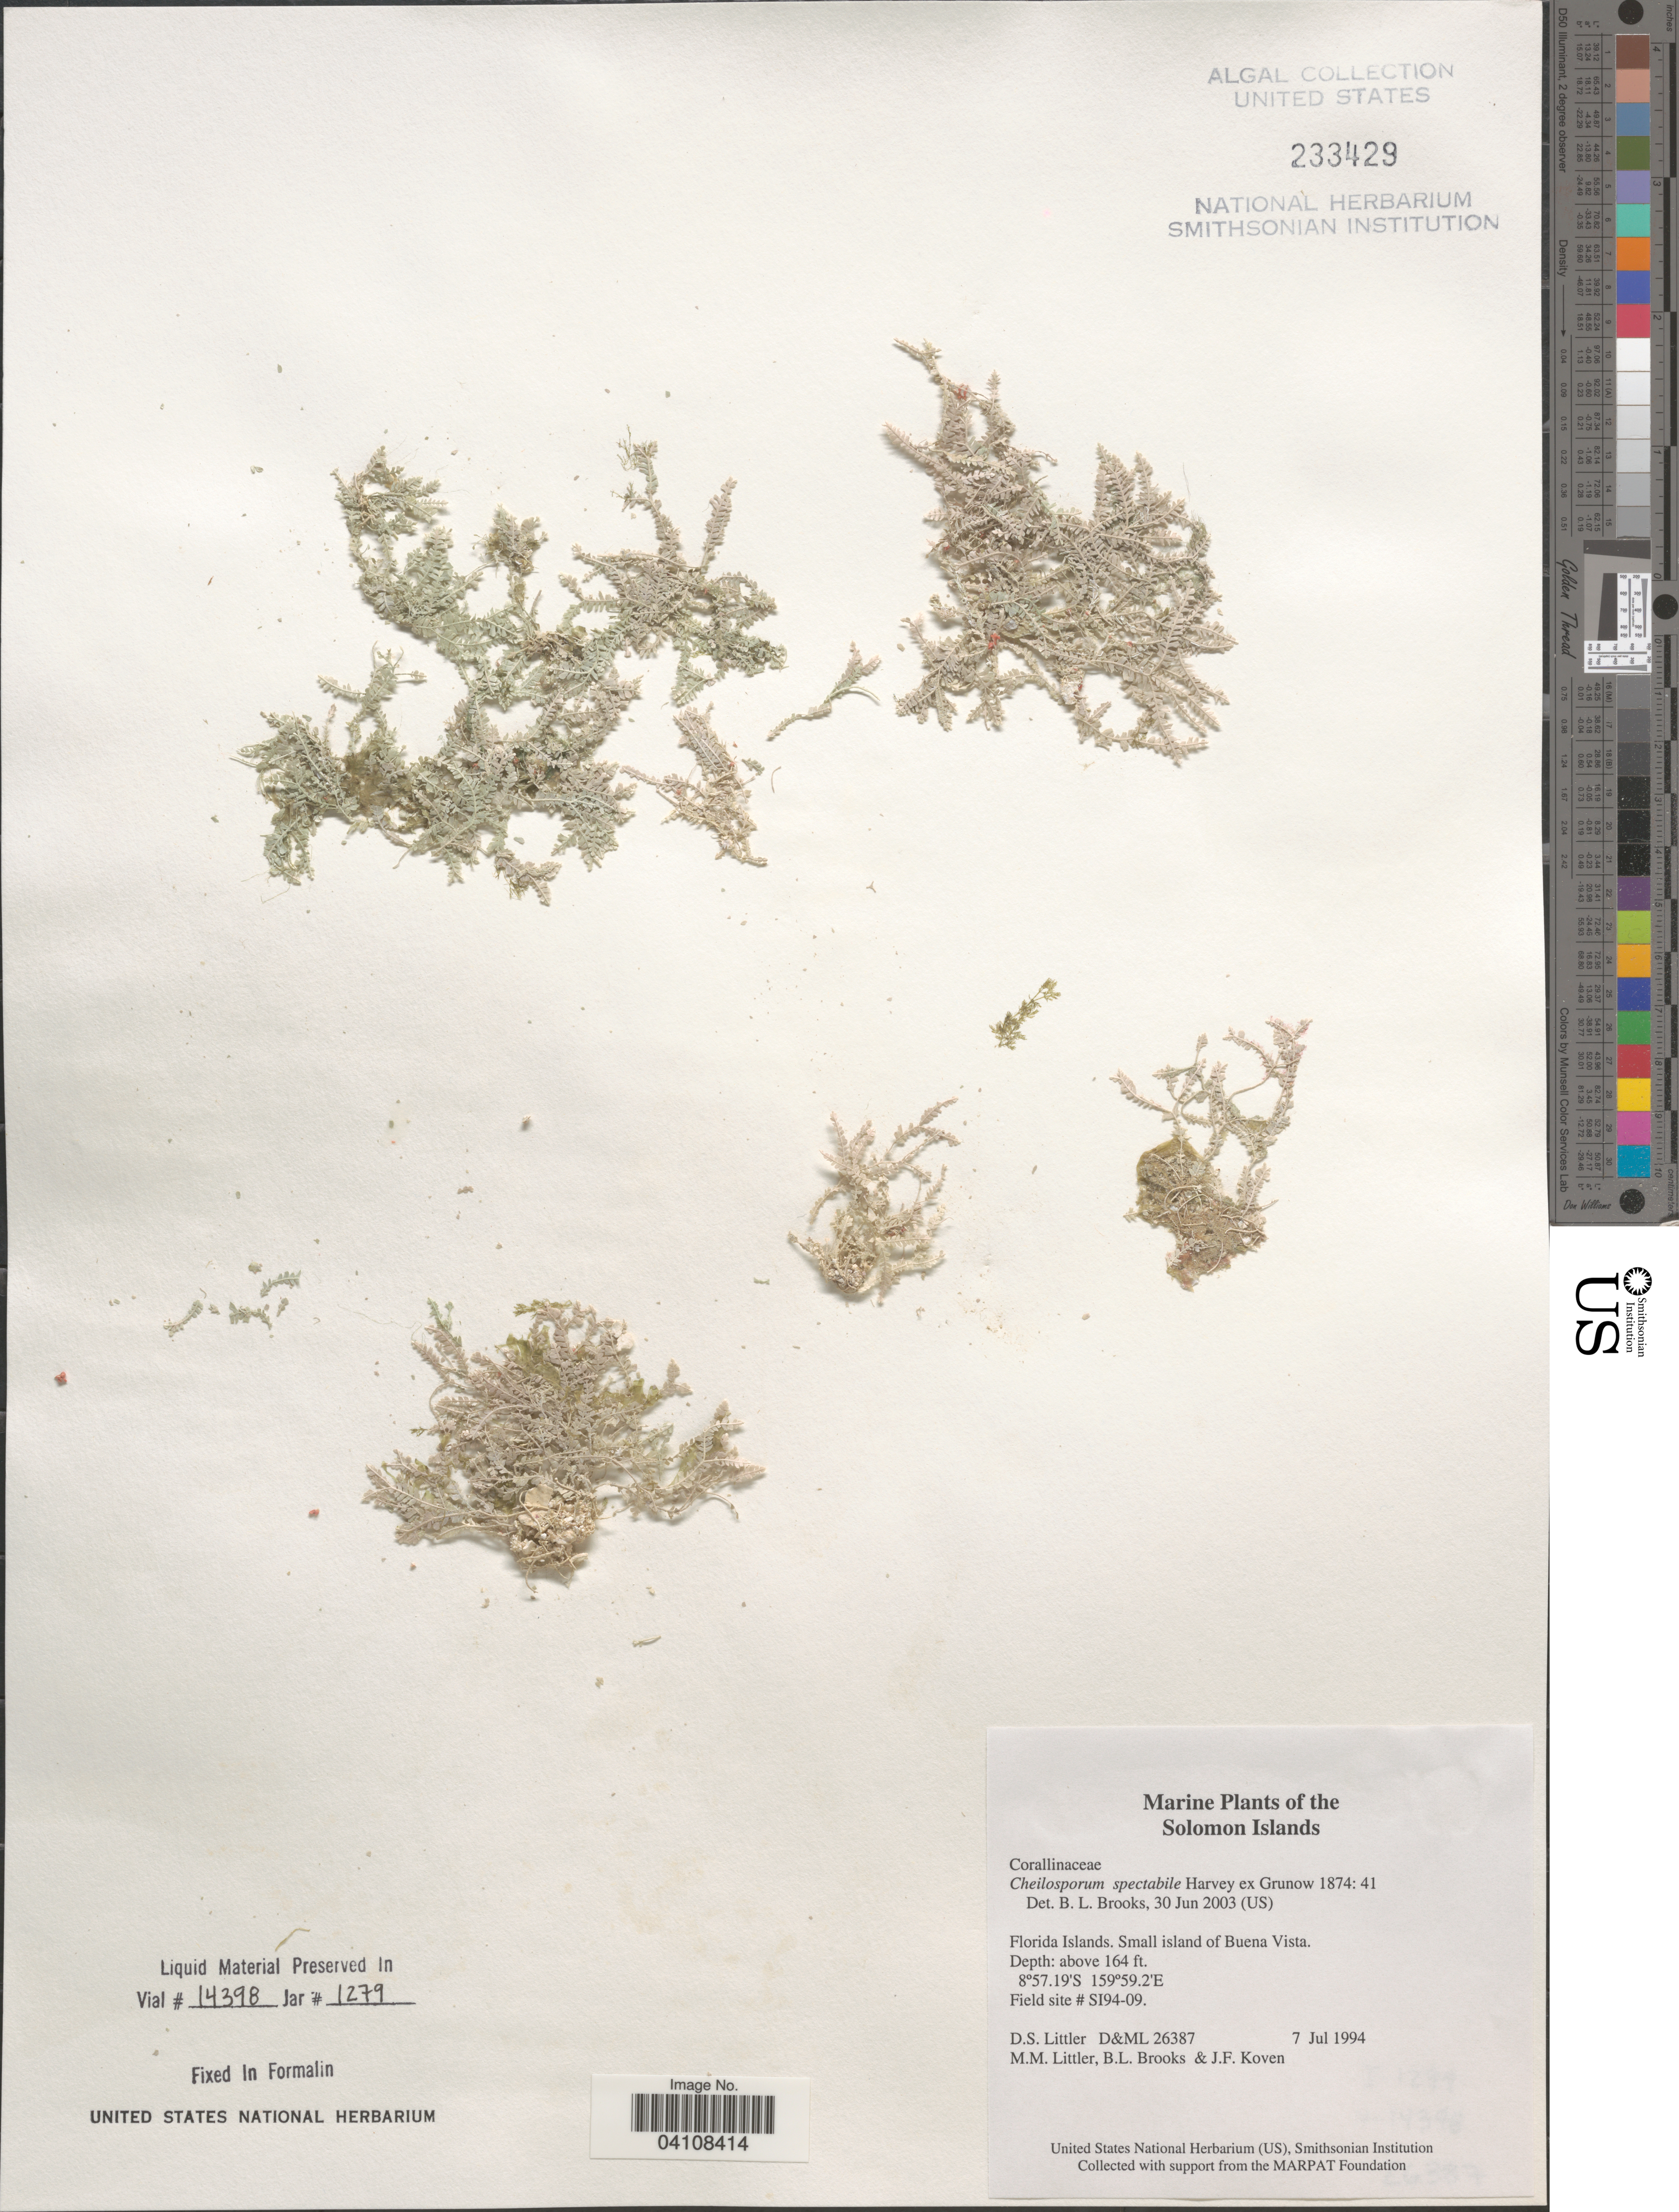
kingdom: Plantae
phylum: Rhodophyta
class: Florideophyceae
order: Corallinales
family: Corallinaceae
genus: Jania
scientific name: Jania pacifica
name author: Aresch.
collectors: D. S. Littler, B. Brooks & J. Koven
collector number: D&ML26387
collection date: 1994-07-07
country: Solomon Islands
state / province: Solomon Islands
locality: Florida Islands. Small island of Buena Vista. Field site # SI94-09.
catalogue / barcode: US 233429